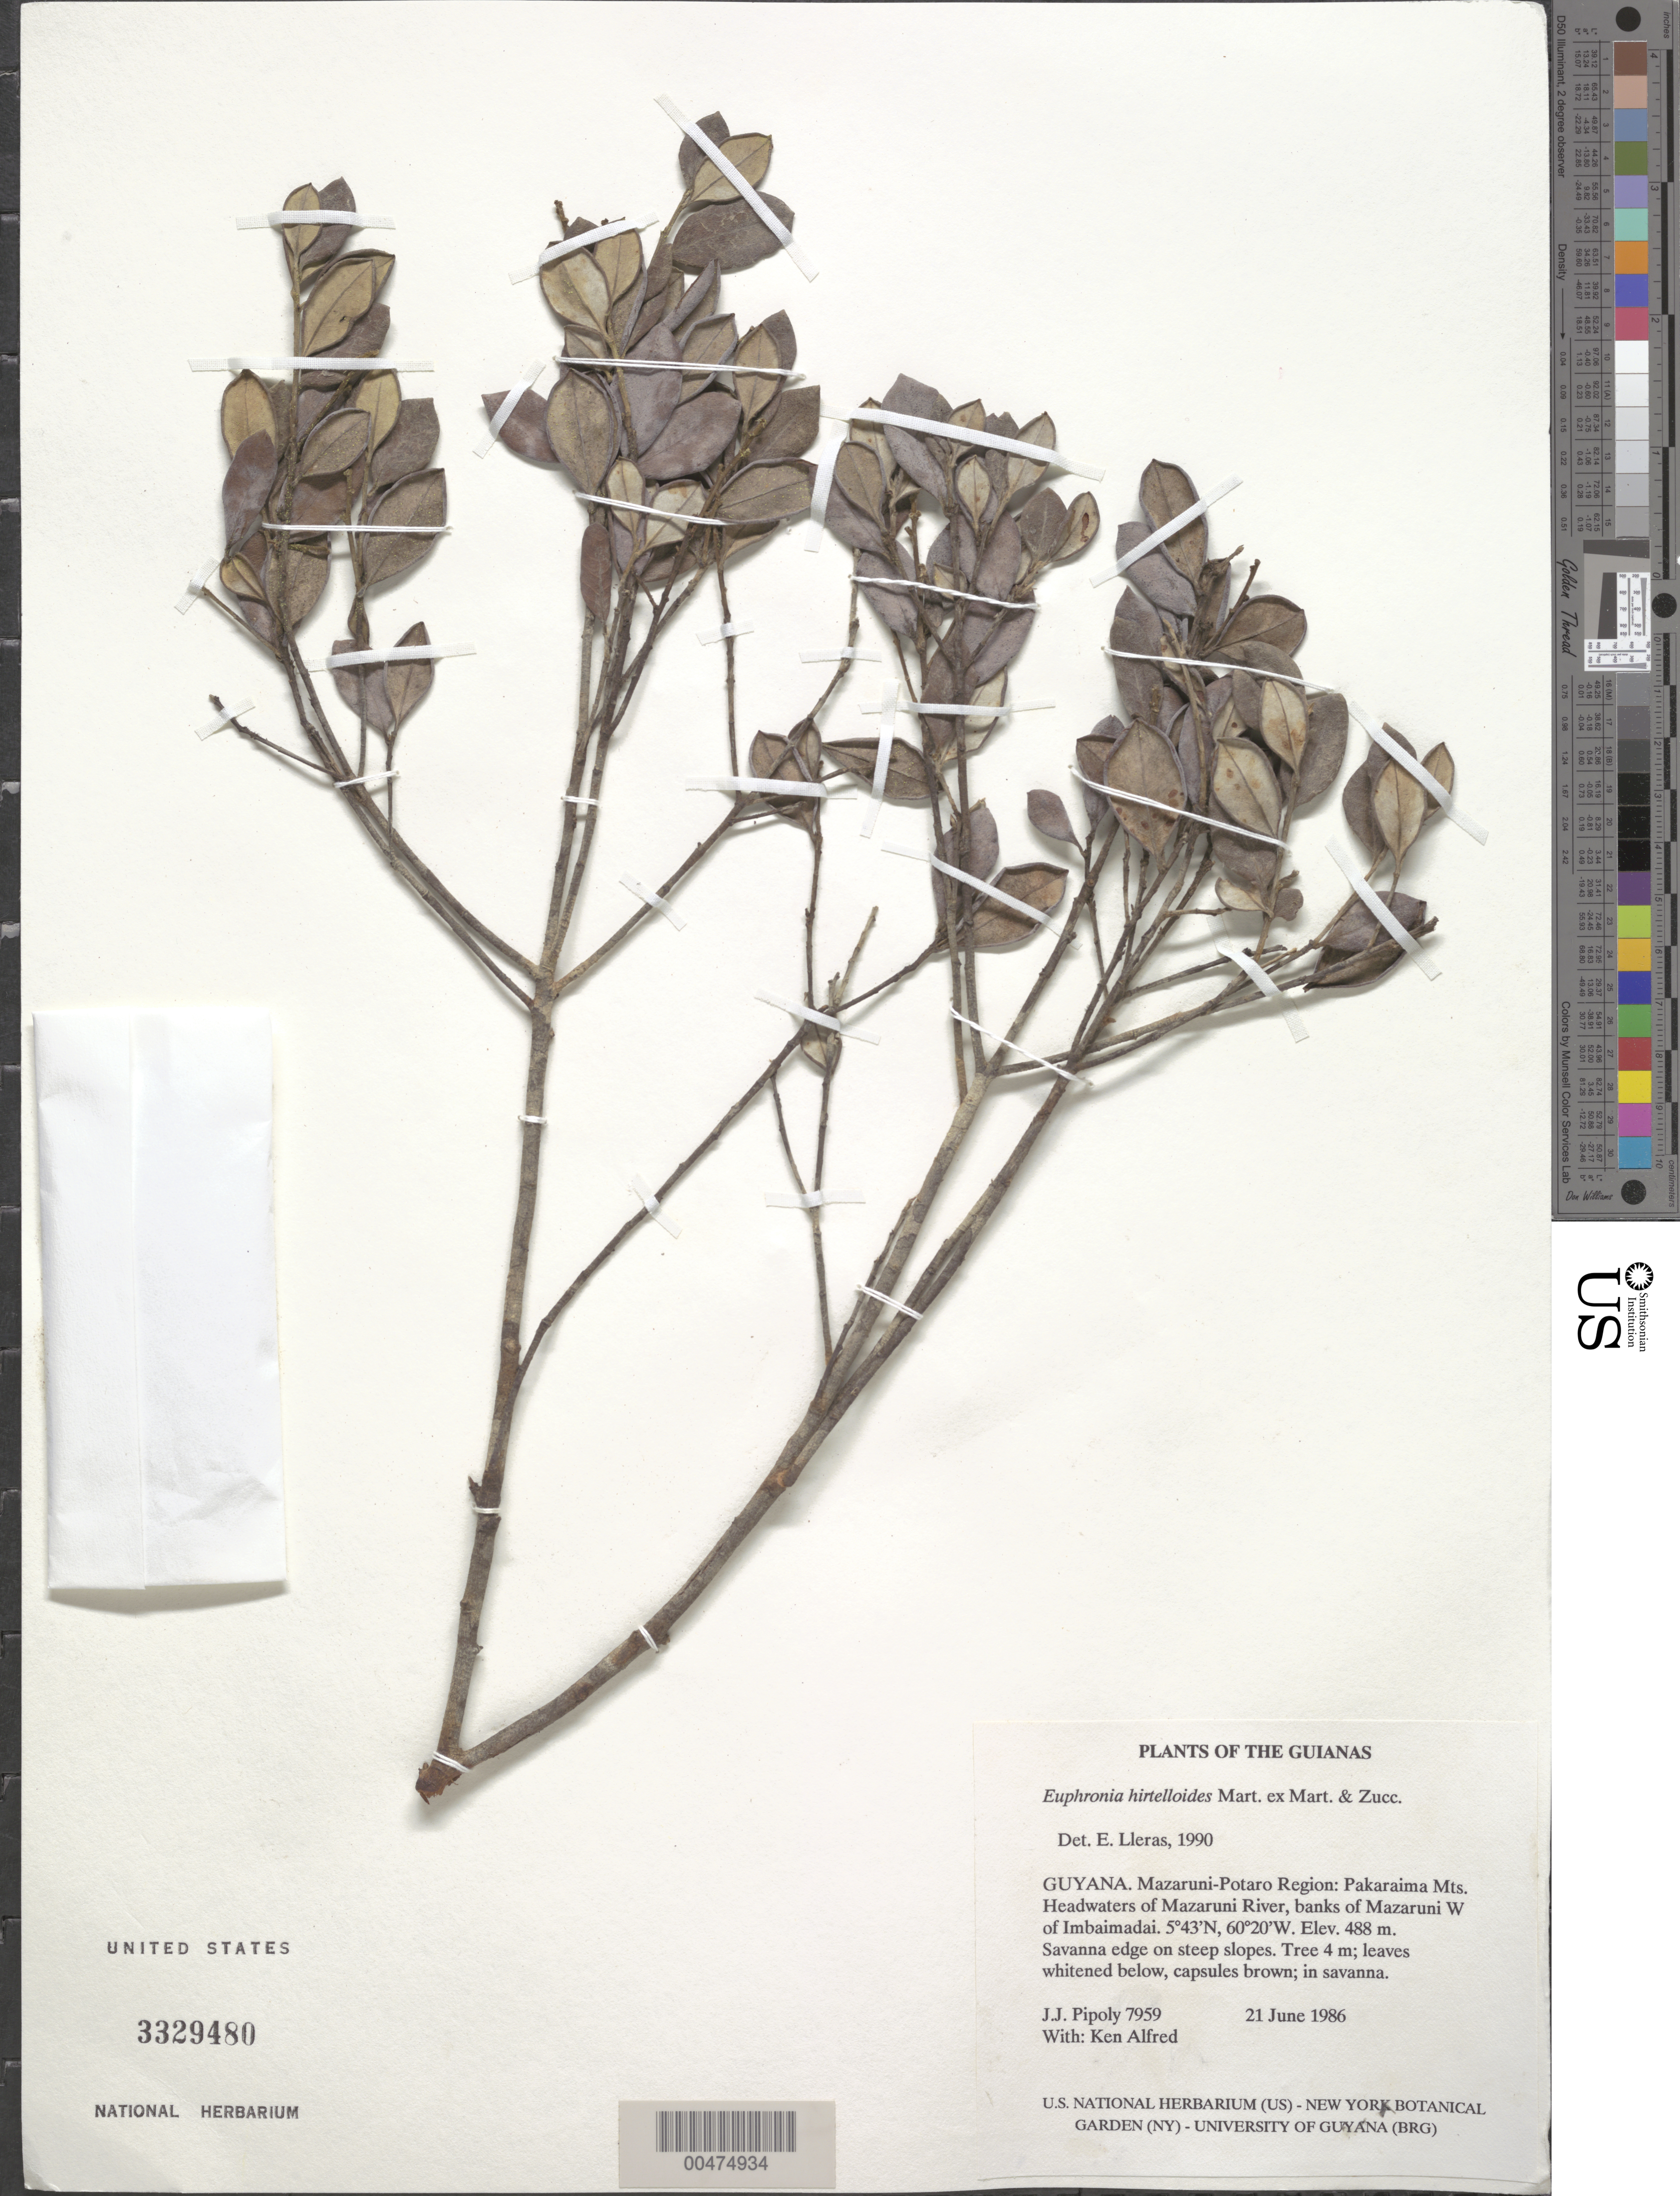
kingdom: Plantae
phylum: Tracheophyta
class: Magnoliopsida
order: Malpighiales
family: Euphroniaceae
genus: Euphronia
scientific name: Euphronia hirtelloides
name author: Mart. & Zucc.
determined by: Lleras, E.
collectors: J. J. Pipoly & K. Alfred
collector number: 7959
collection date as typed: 21 June 1986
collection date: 1986-06-21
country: Guyana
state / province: Cuyuni-Mazaruni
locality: Pakaraima Mts. Headwaters of Mazaruni River, banks of Mazaruni W of Imbaimadai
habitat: Savanna edge on steep slopes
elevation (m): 488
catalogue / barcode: US 3329480